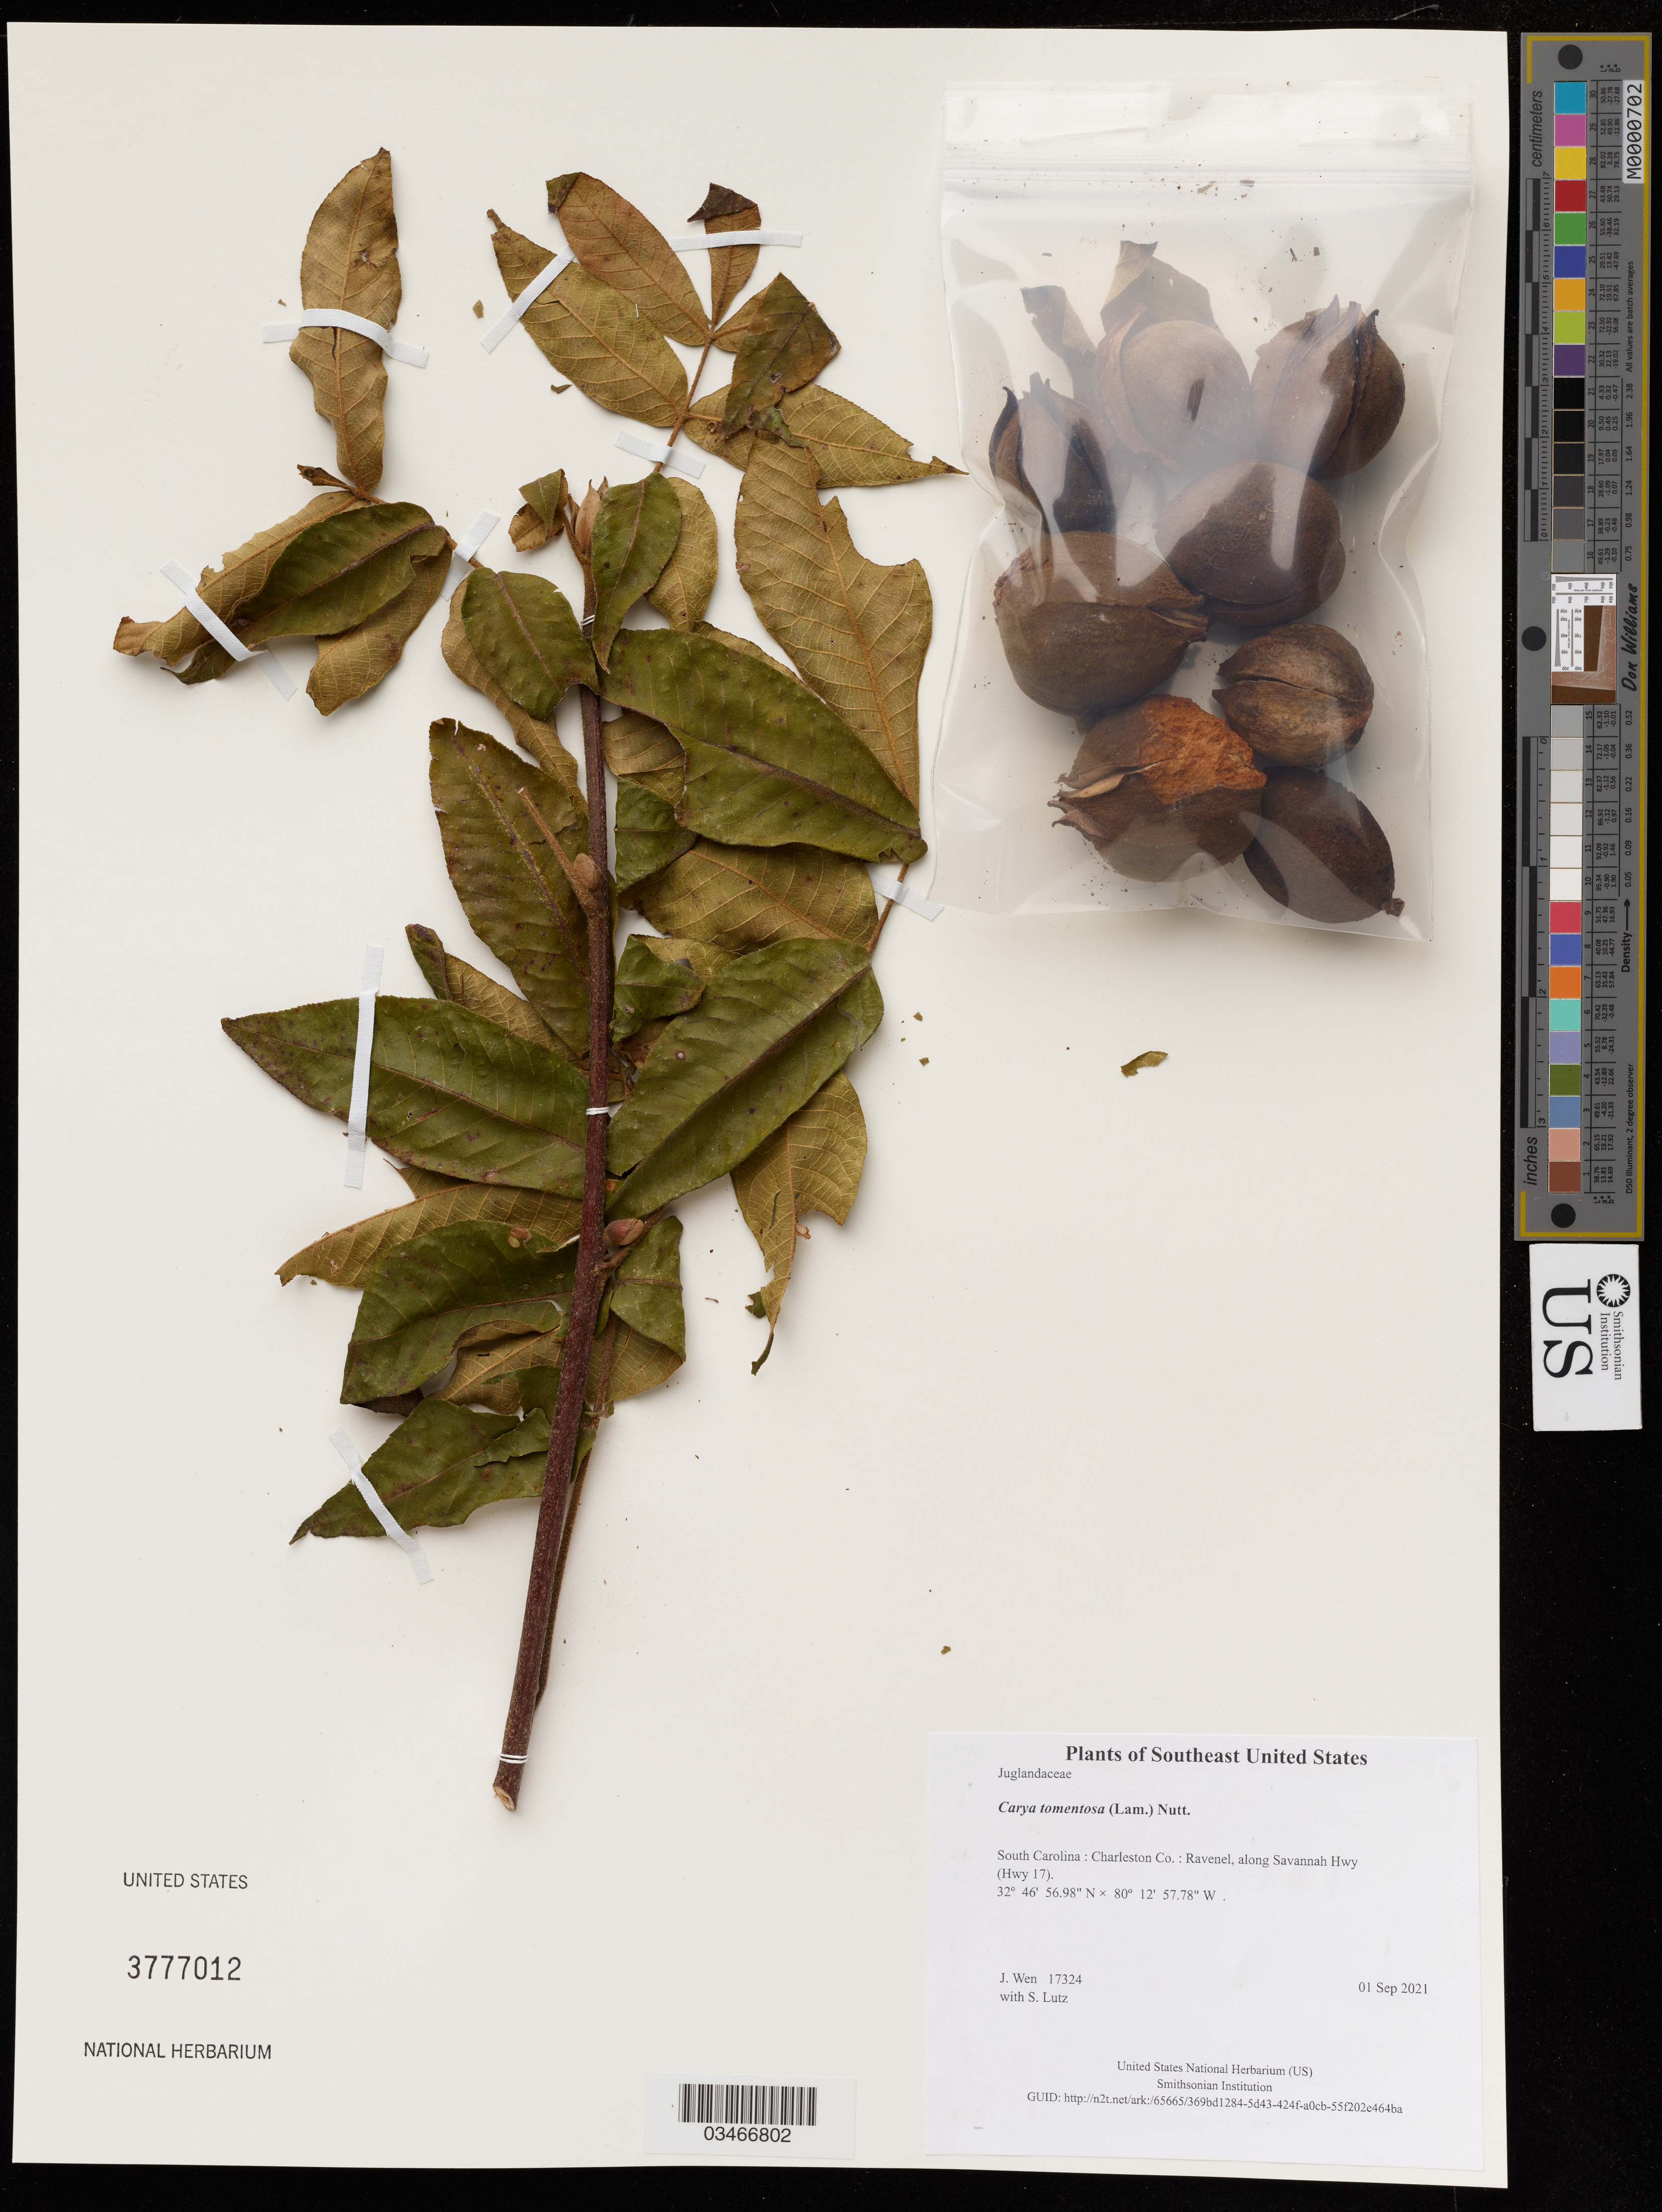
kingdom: Plantae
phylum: Tracheophyta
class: Magnoliopsida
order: Fagales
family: Juglandaceae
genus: Carya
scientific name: Carya tomentosa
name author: (Lam.) Nutt.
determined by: Wen, Jun, (BOT), Smithsonian Institution - National Museum of Natural History (UNITED STATES)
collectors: J. Wen & S. Lutz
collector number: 17324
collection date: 2021-09-01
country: United States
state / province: South Carolina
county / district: Charleston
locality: Ravenel, along Savannah Hwy (Hwy 17)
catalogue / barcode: US 3777012